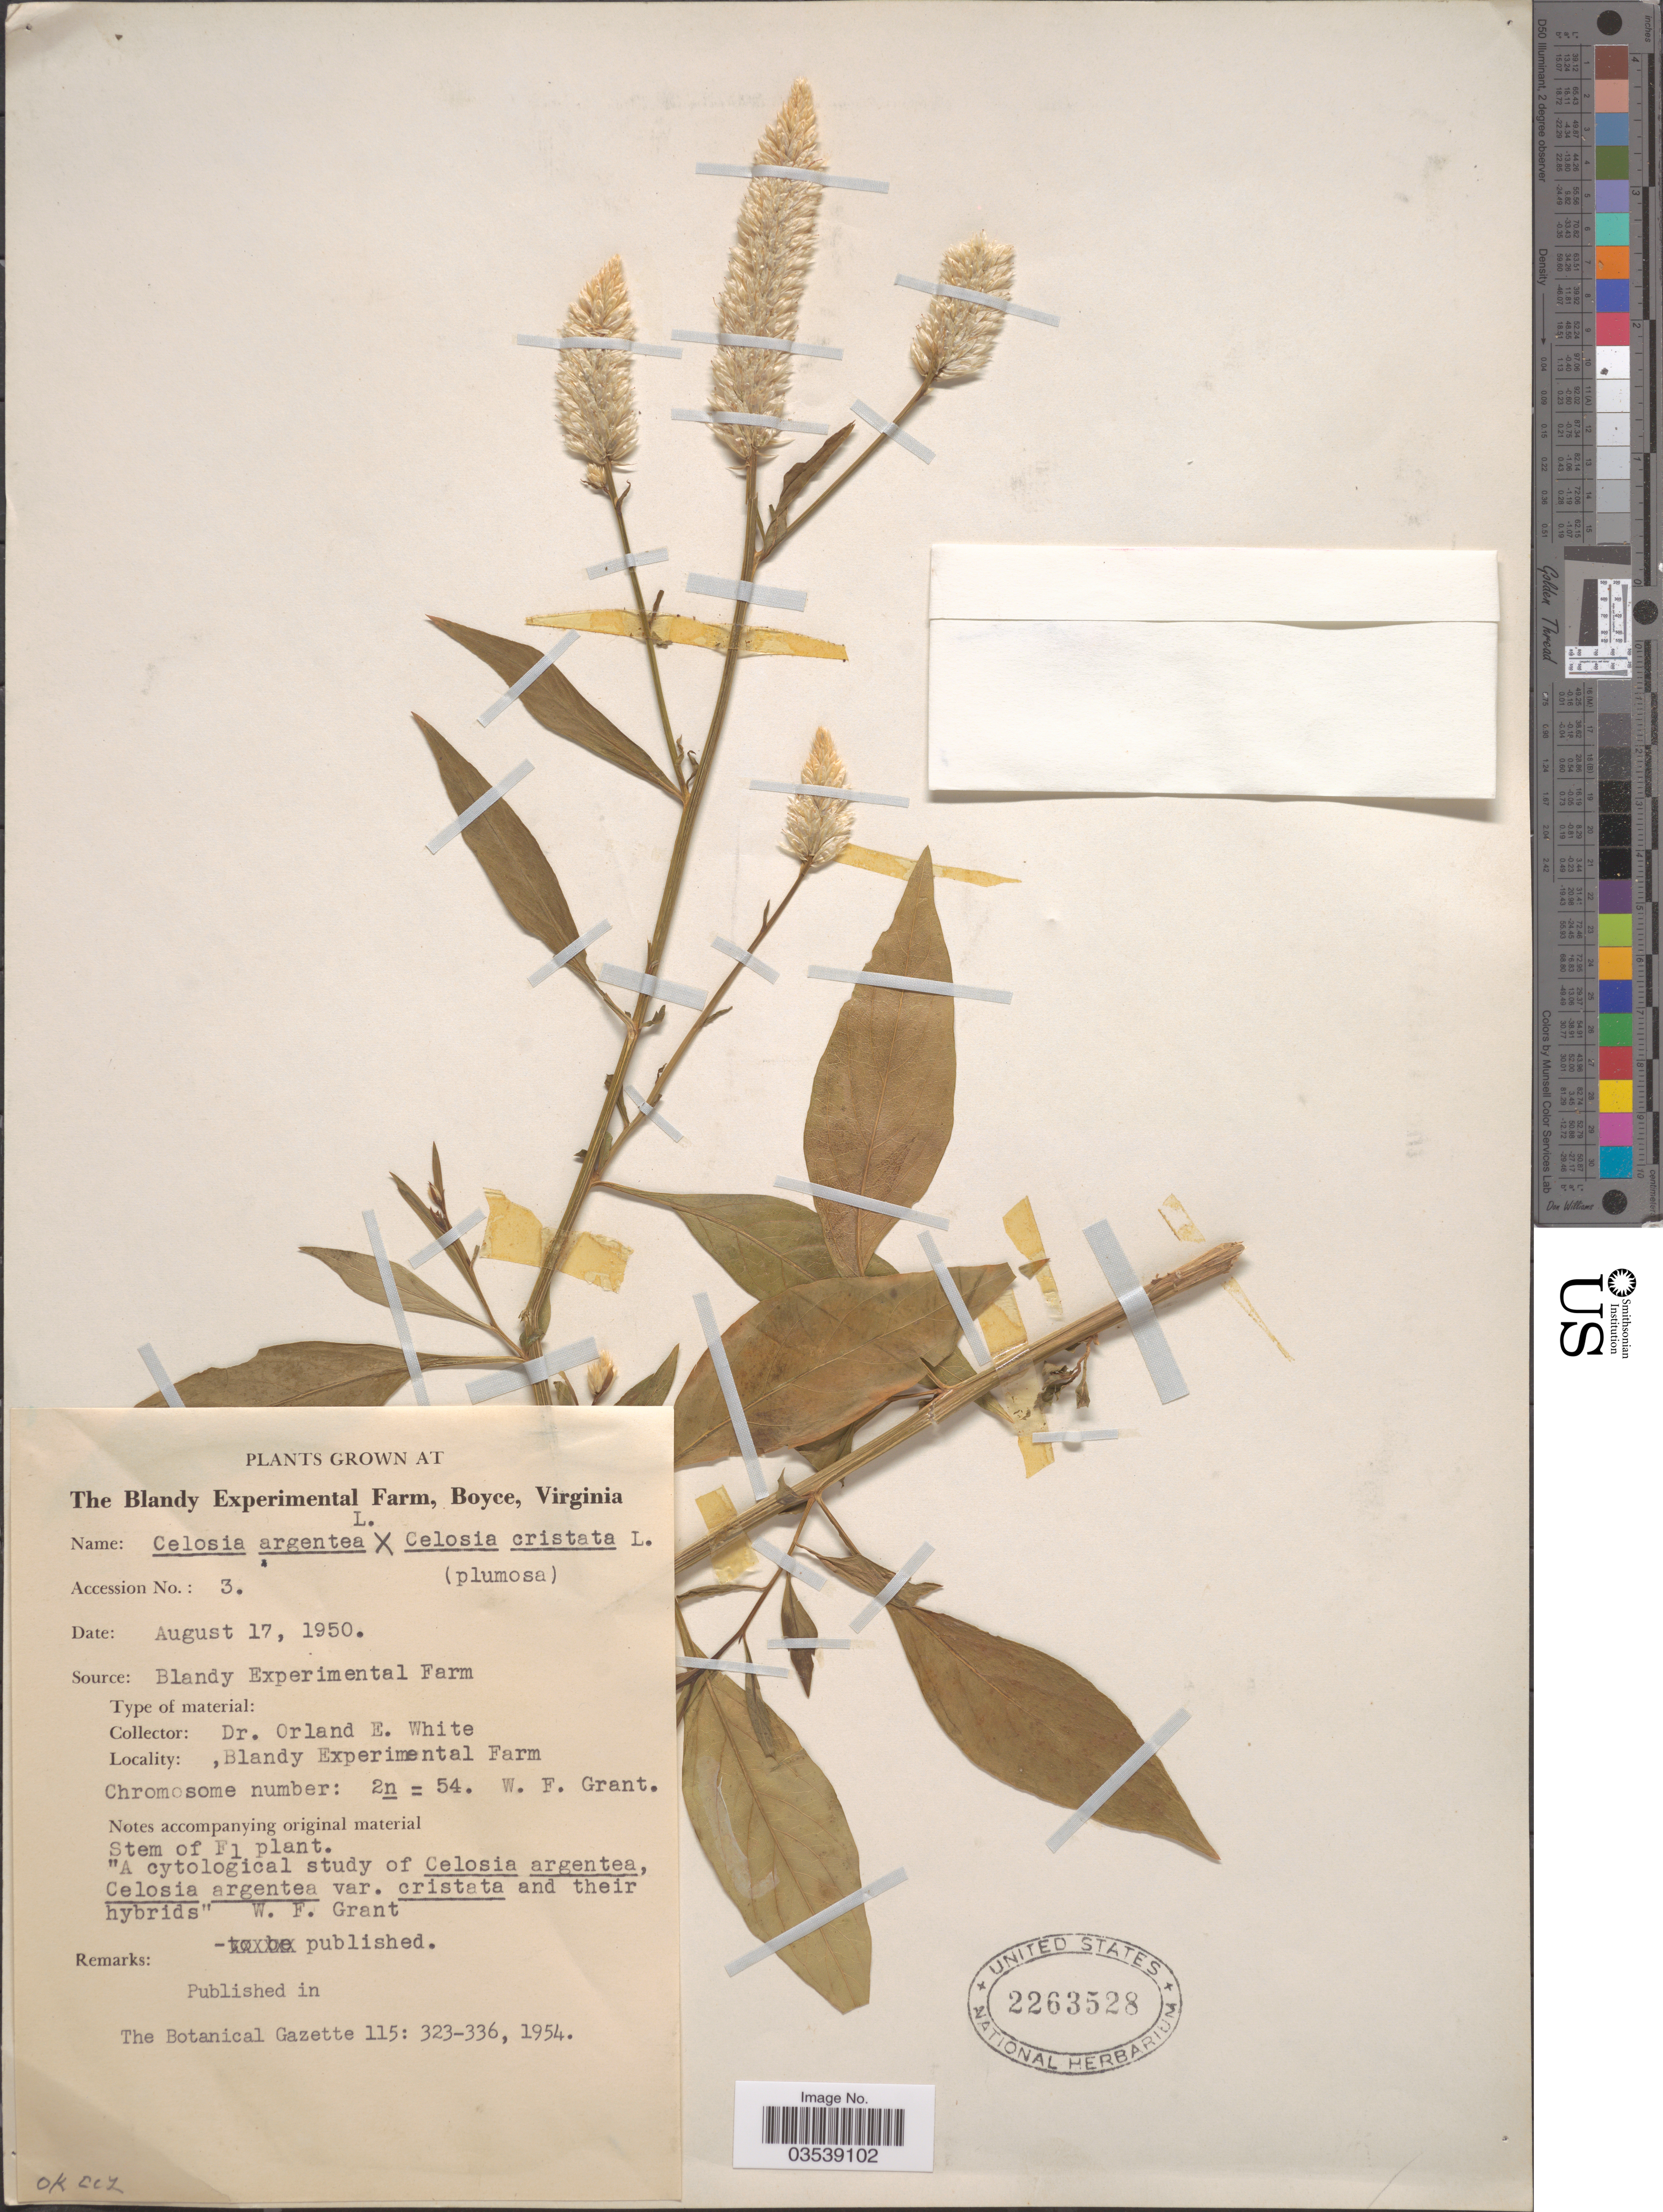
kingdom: Plantae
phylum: Tracheophyta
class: Magnoliopsida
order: Caryophyllales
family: Amaranthaceae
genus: Celosia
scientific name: Celosia argentea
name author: L.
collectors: Orland & O. E. White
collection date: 1950-08-17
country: United States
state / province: Virginia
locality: The Blandy Experimental Farm, Boyce.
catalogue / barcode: US 2263528